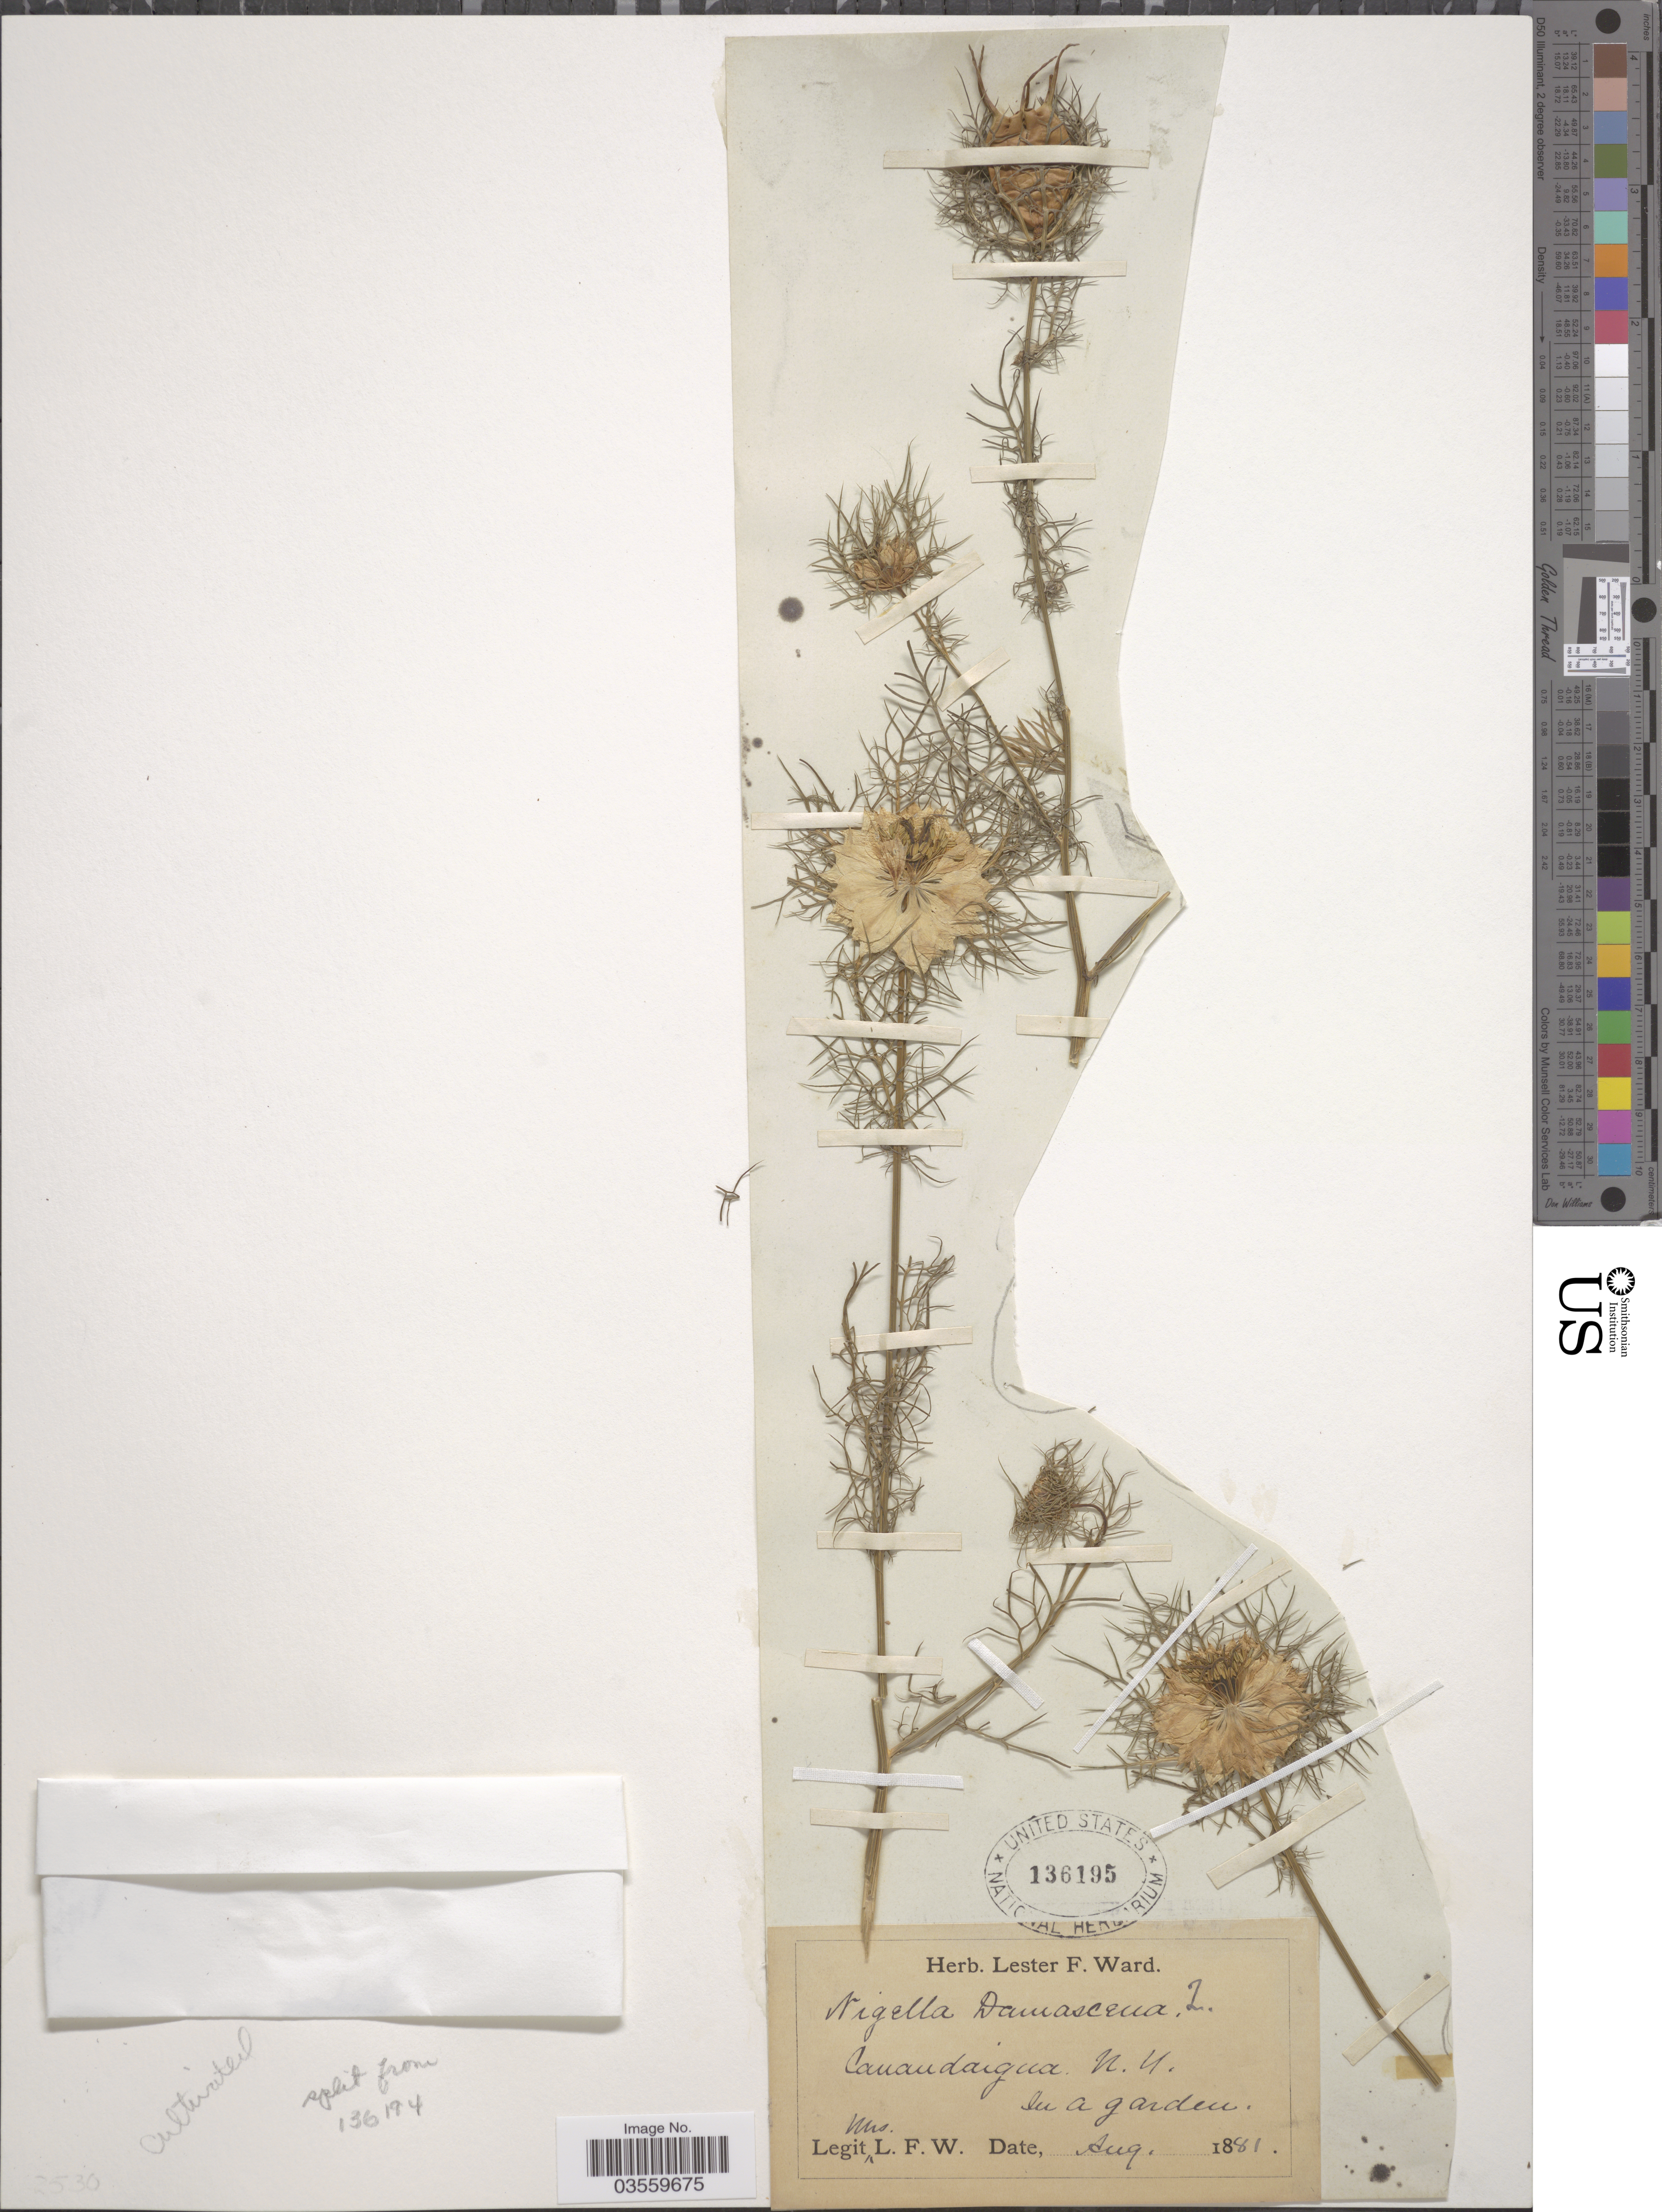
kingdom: Plantae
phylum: Tracheophyta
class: Magnoliopsida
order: Ranunculales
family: Ranunculaceae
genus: Nigella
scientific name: Nigella damascena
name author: L.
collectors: Mrs. L. F. Ward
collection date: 1881-08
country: United States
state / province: New York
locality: Canandaigua.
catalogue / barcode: US 136195